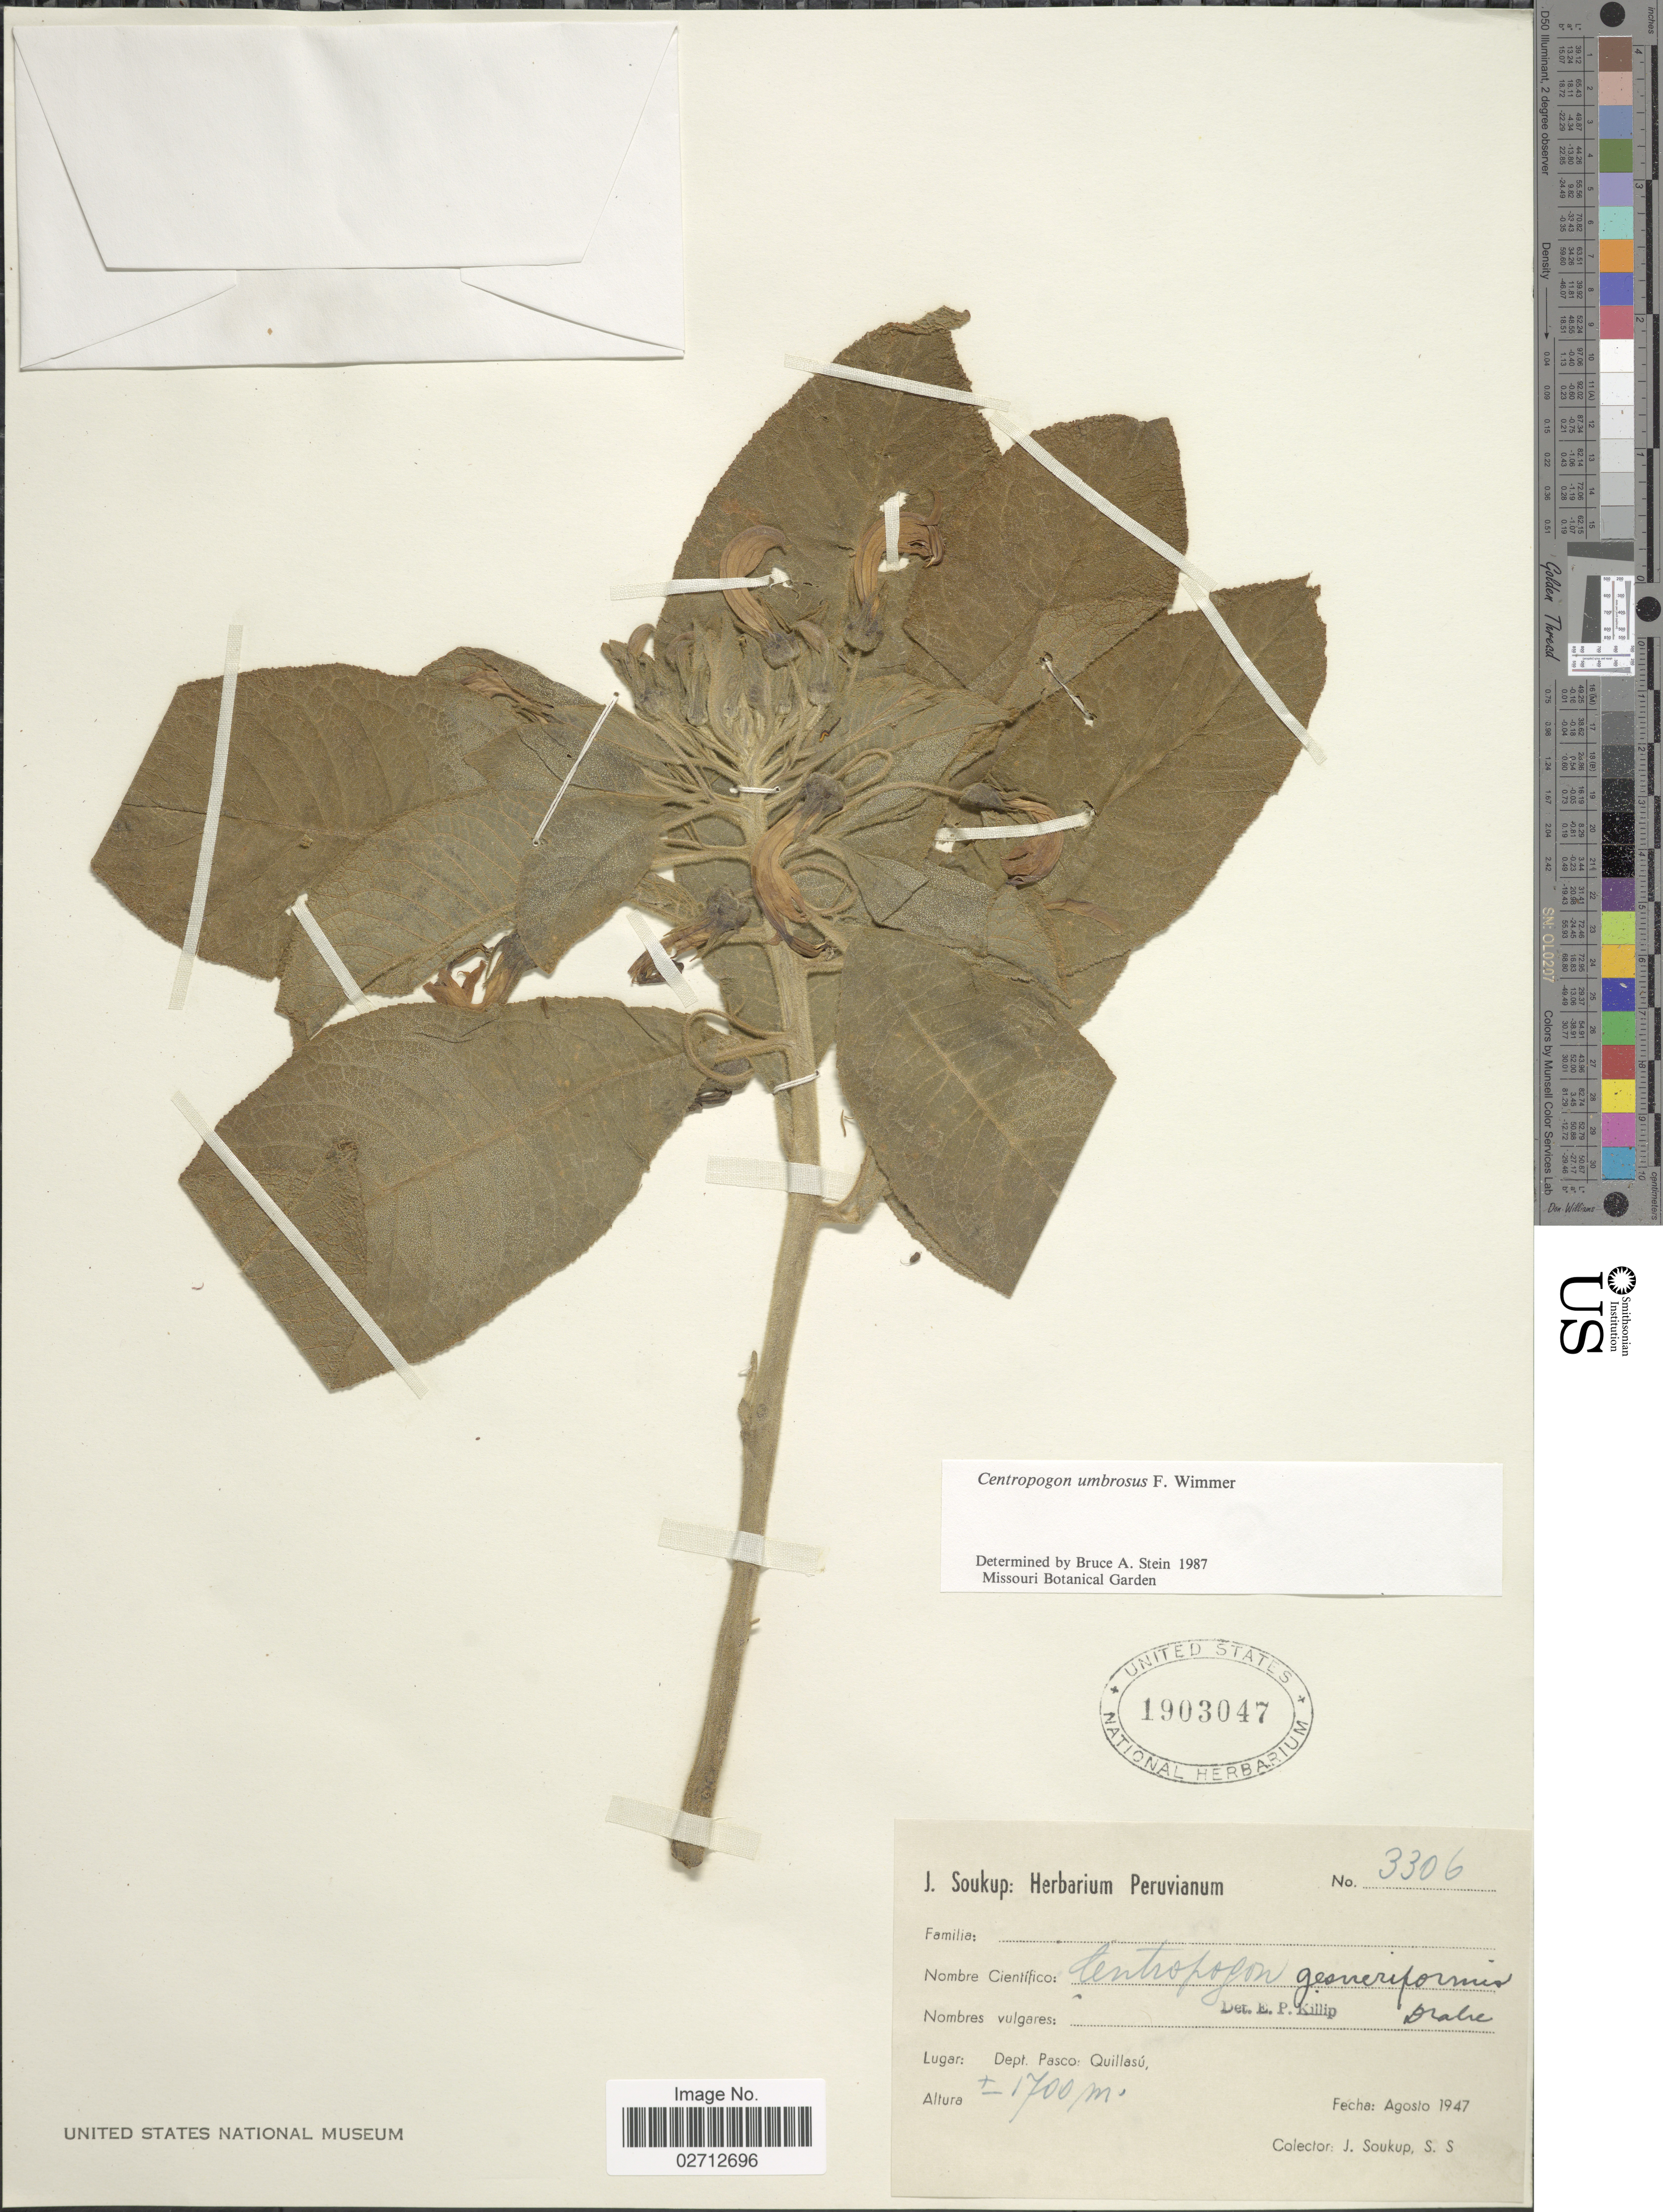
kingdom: Plantae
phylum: Tracheophyta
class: Magnoliopsida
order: Asterales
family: Campanulaceae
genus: Centropogon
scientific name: Centropogon umbrosus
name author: E. Wimm.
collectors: J. J. Soukup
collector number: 3306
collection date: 1947-08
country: Peru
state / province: Pasco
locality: Quillasu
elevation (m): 1700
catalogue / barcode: US 1903047